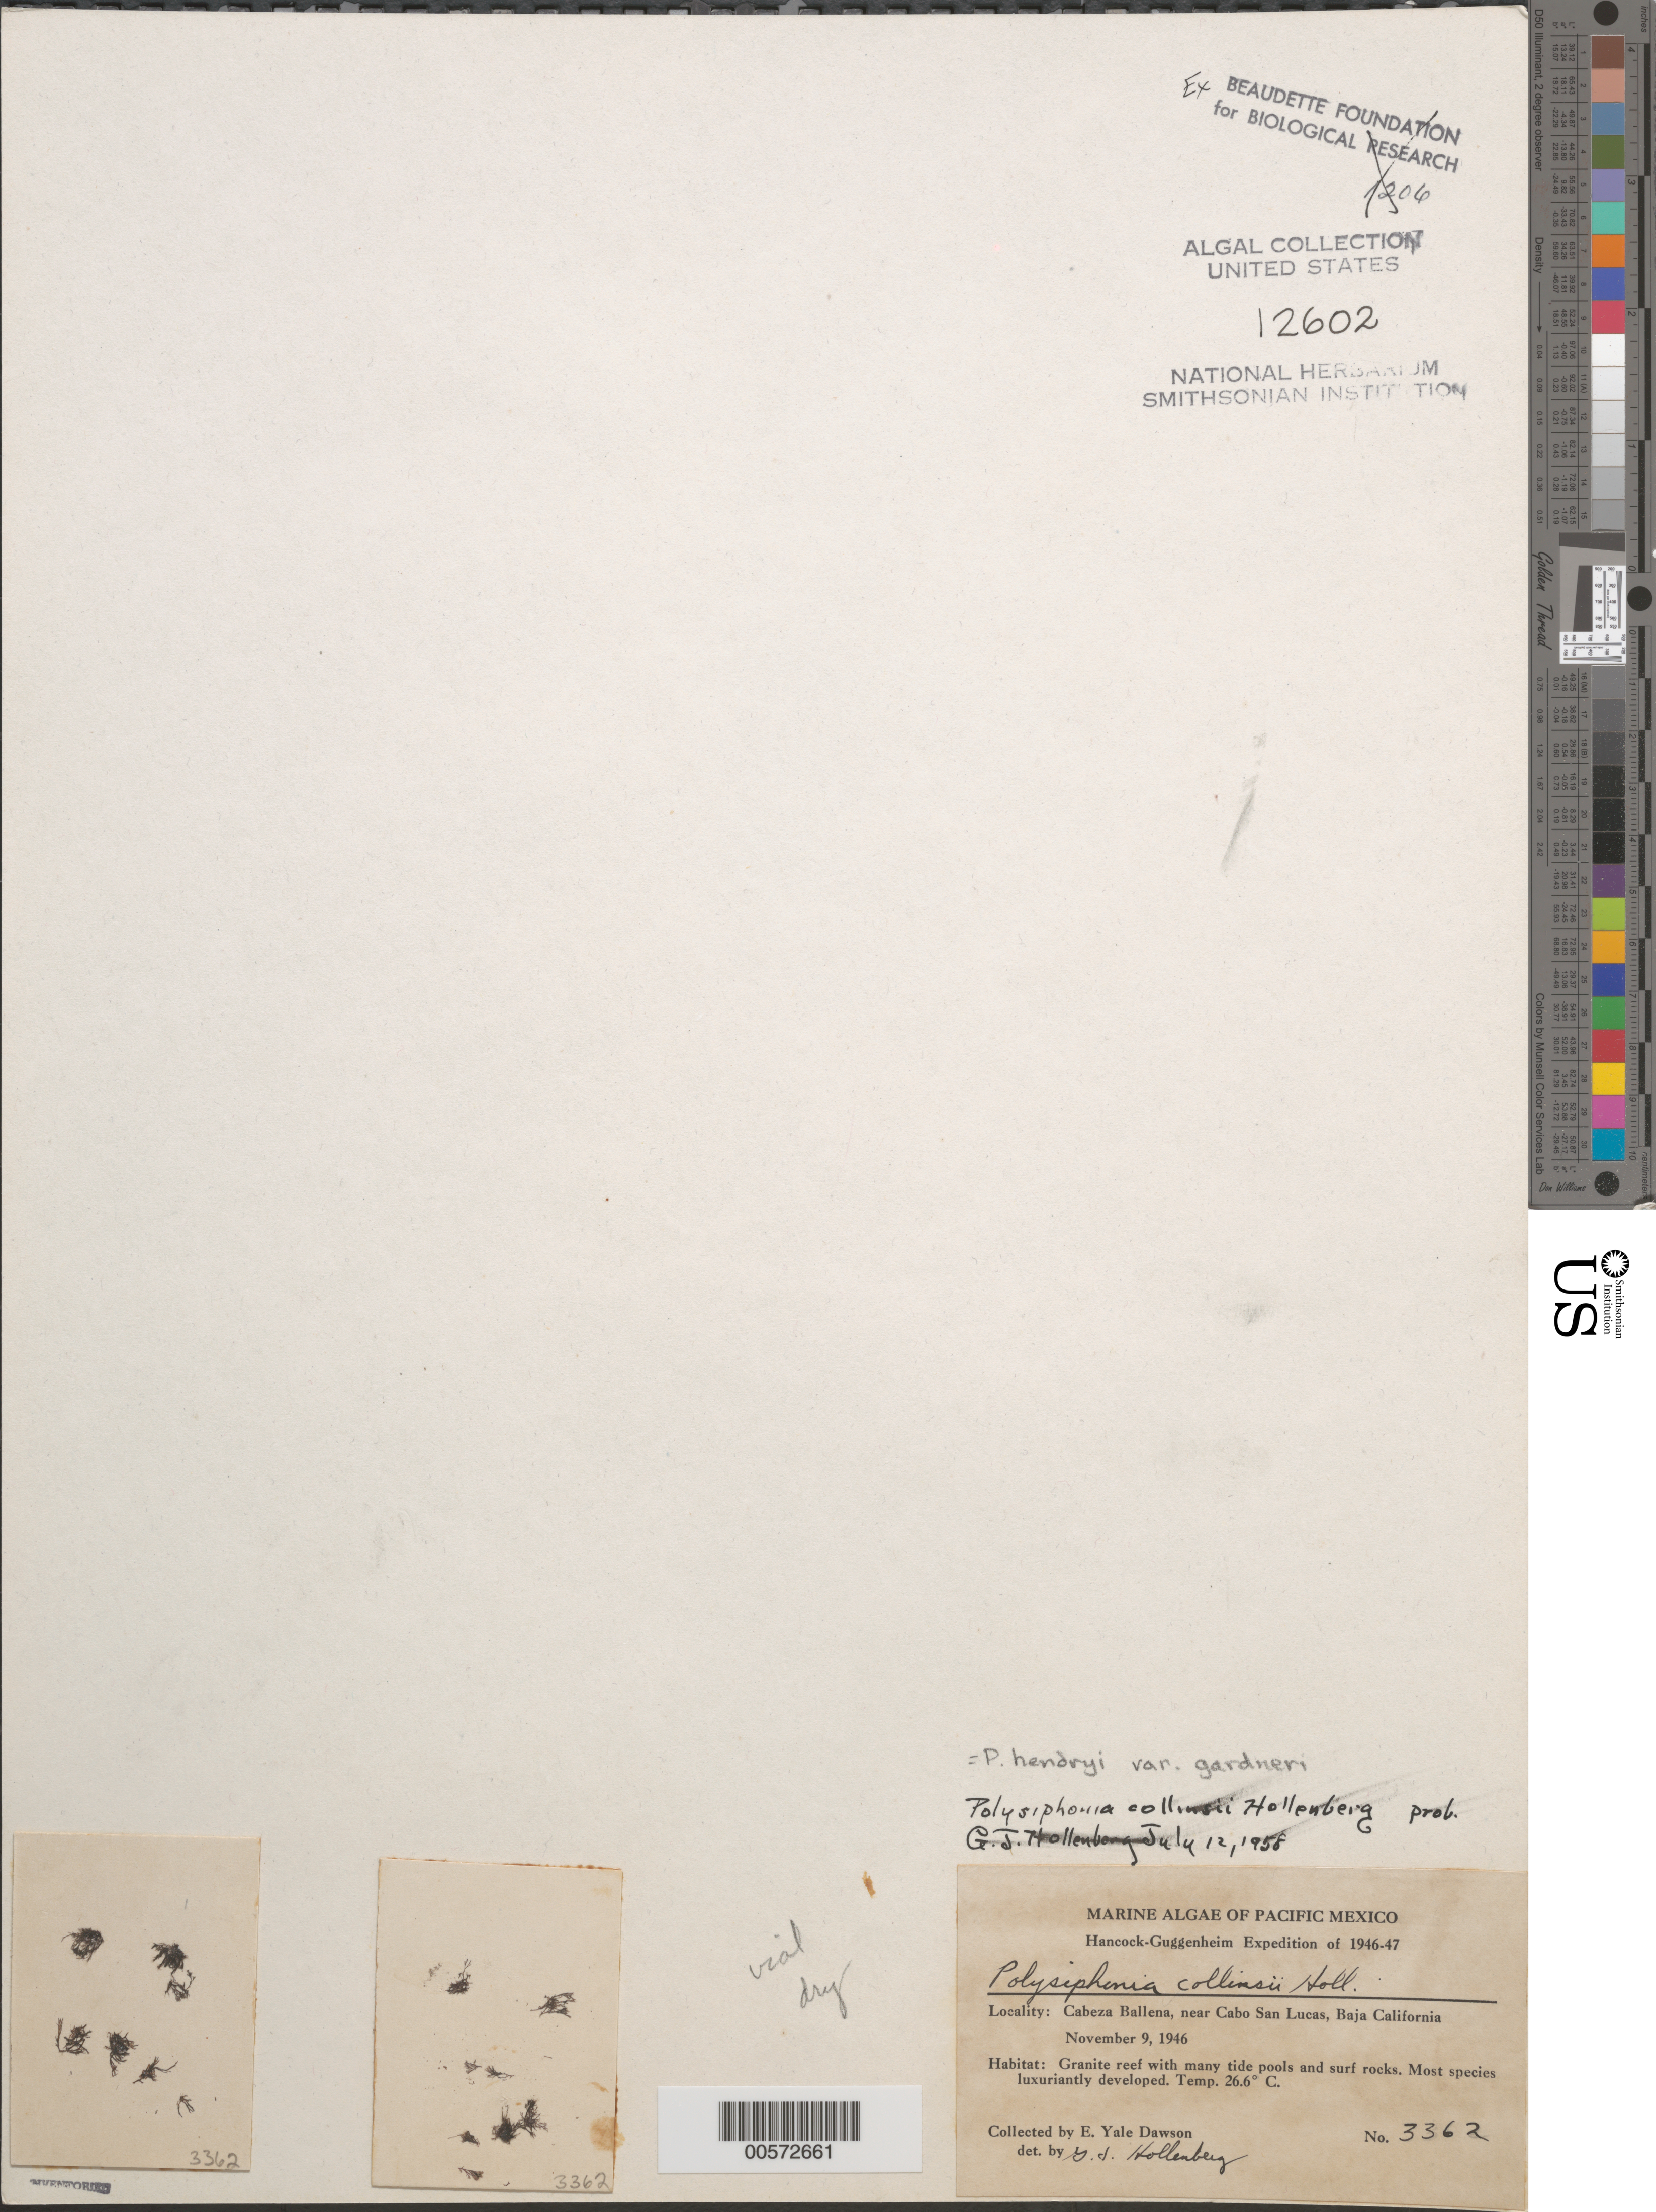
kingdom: Plantae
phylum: Rhodophyta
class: Florideophyceae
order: Ceramiales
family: Rhodomelaceae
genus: Polysiphonia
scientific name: Polysiphonia hendryi var. gardneri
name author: (Kylin) Hollenb.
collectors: E. Y. Dawson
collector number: EYD 3362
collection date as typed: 09 Nov 1946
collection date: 1946-11-09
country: Mexico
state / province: Baja California Sur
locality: Cabeza Ballena, near Cabo San Lucas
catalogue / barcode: US 12602